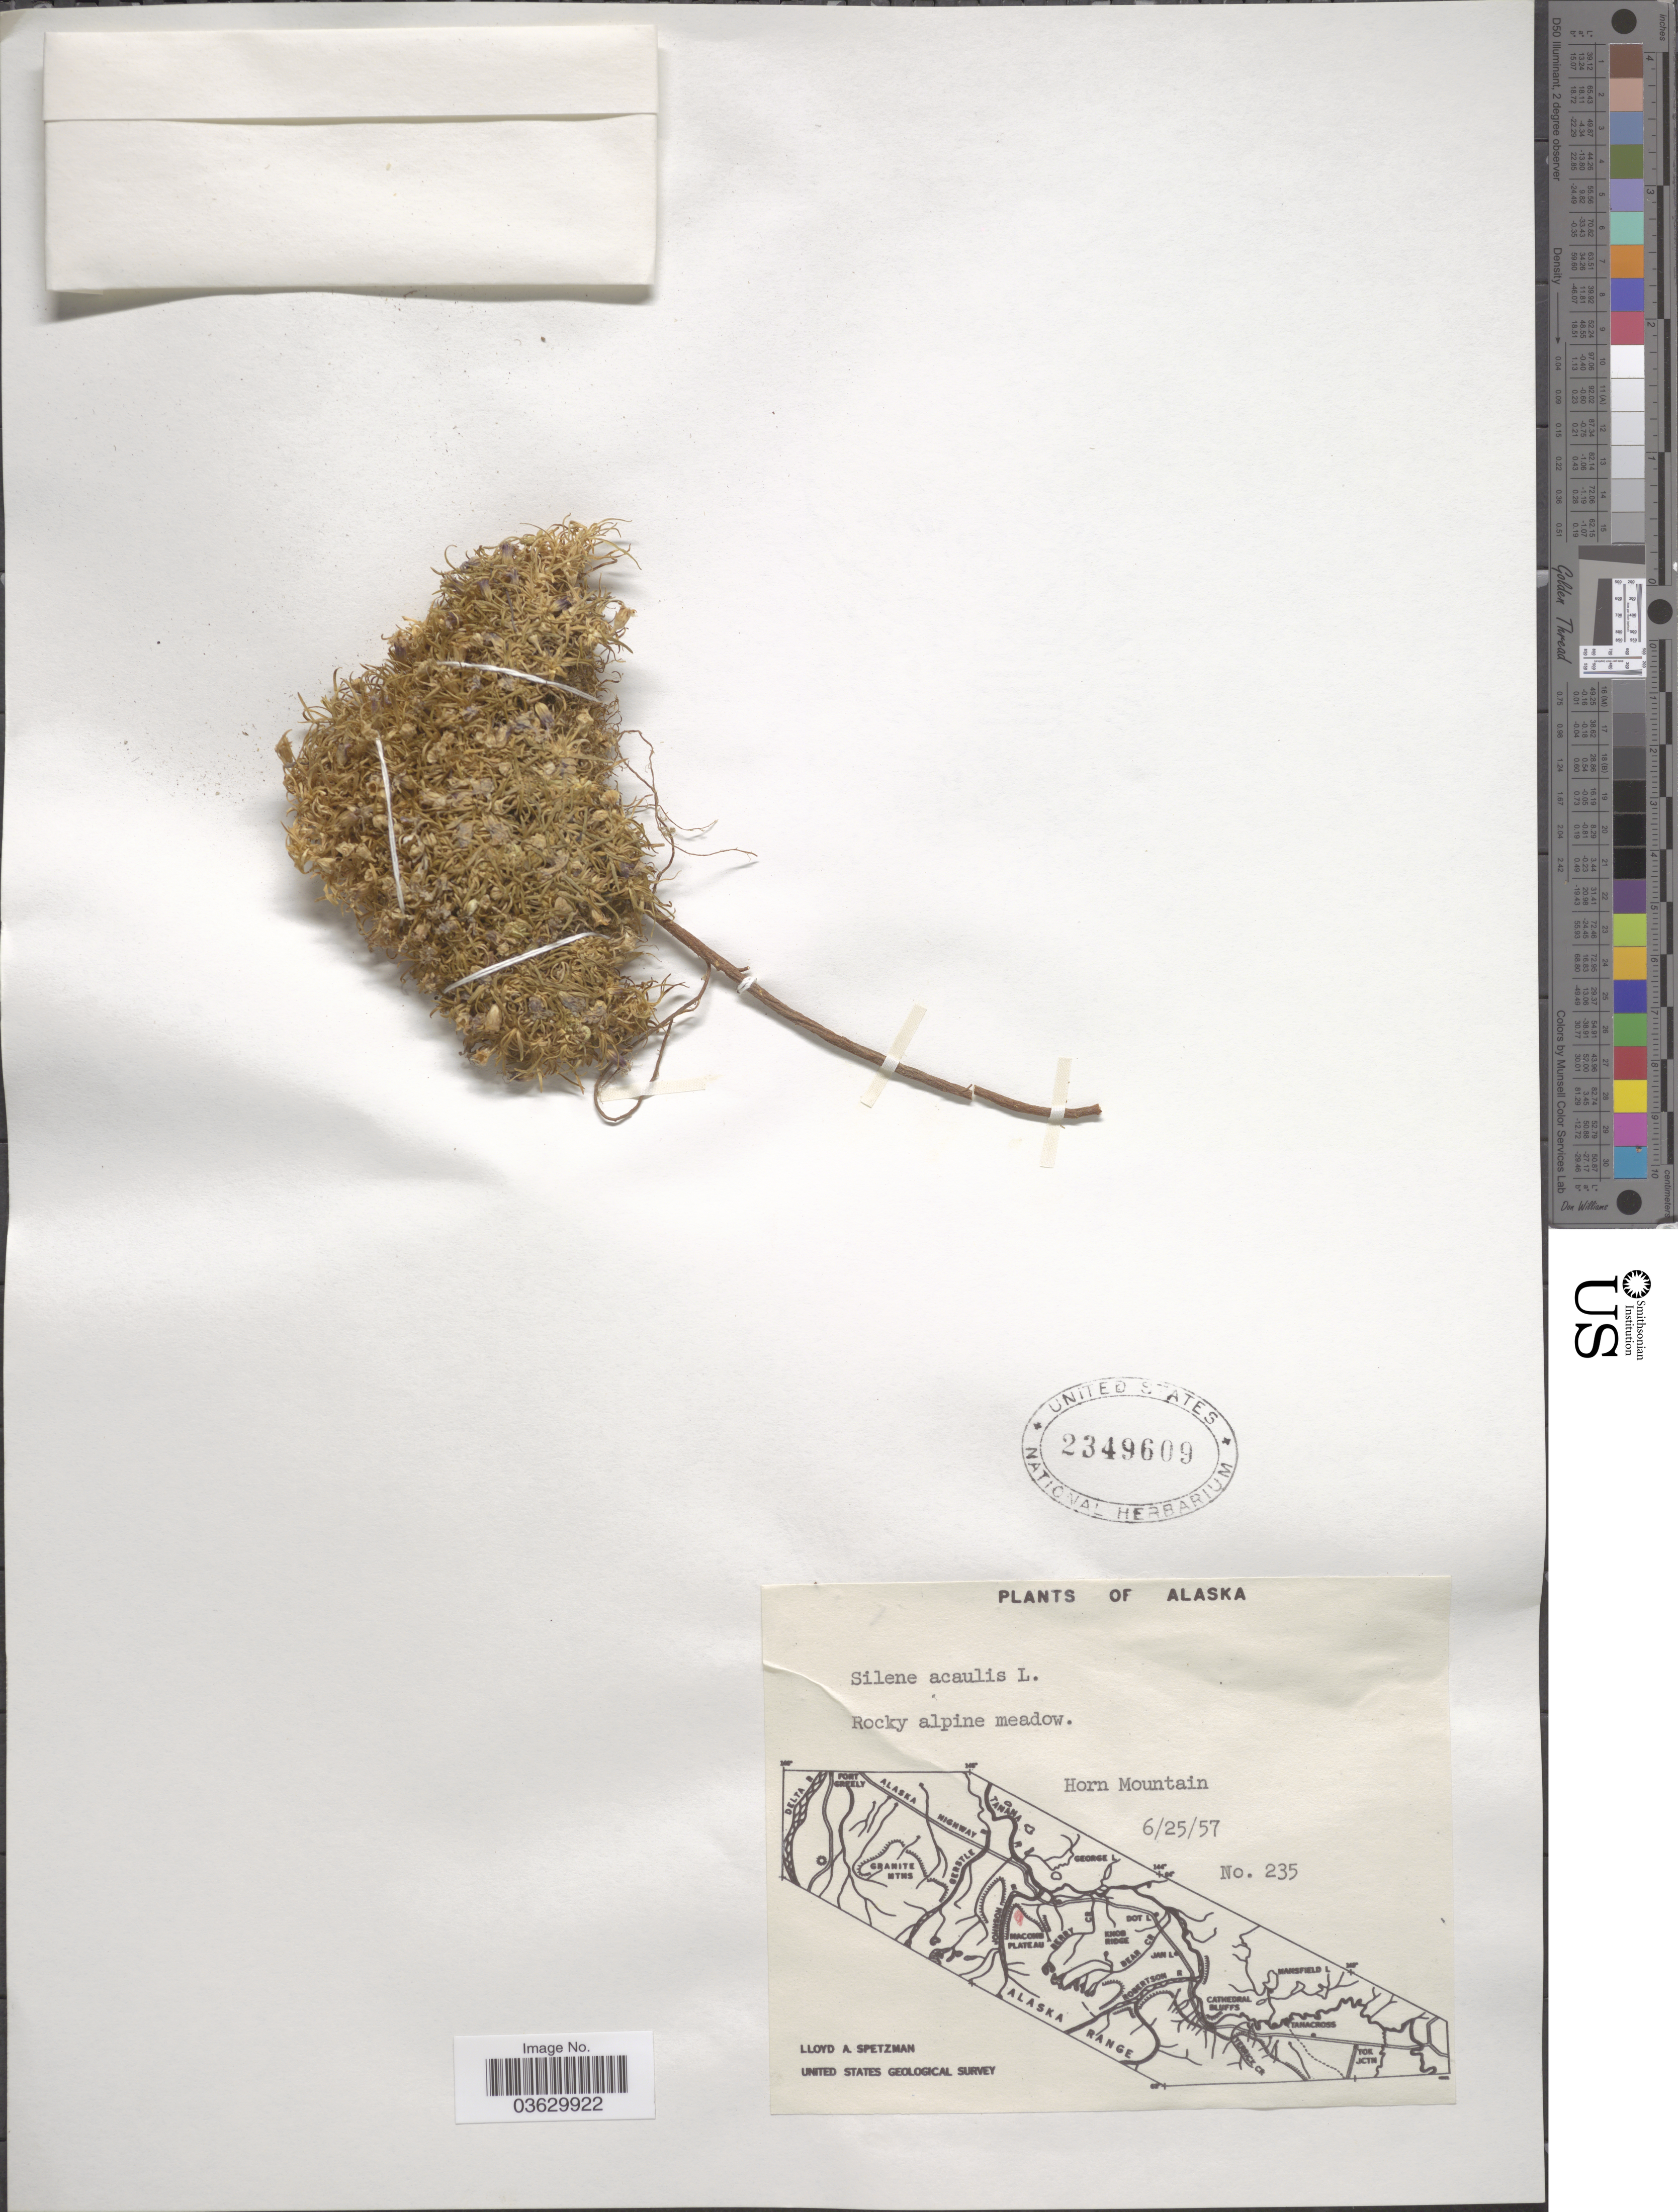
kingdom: Plantae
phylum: Tracheophyta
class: Magnoliopsida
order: Caryophyllales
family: Caryophyllaceae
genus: Silene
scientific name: Silene acaulis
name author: (L.) Jacq.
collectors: L. Spetzman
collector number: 235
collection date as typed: Transcribed d/m/y: 25/6/57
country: United States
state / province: Alaska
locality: Horn Mountain.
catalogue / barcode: US 2349609